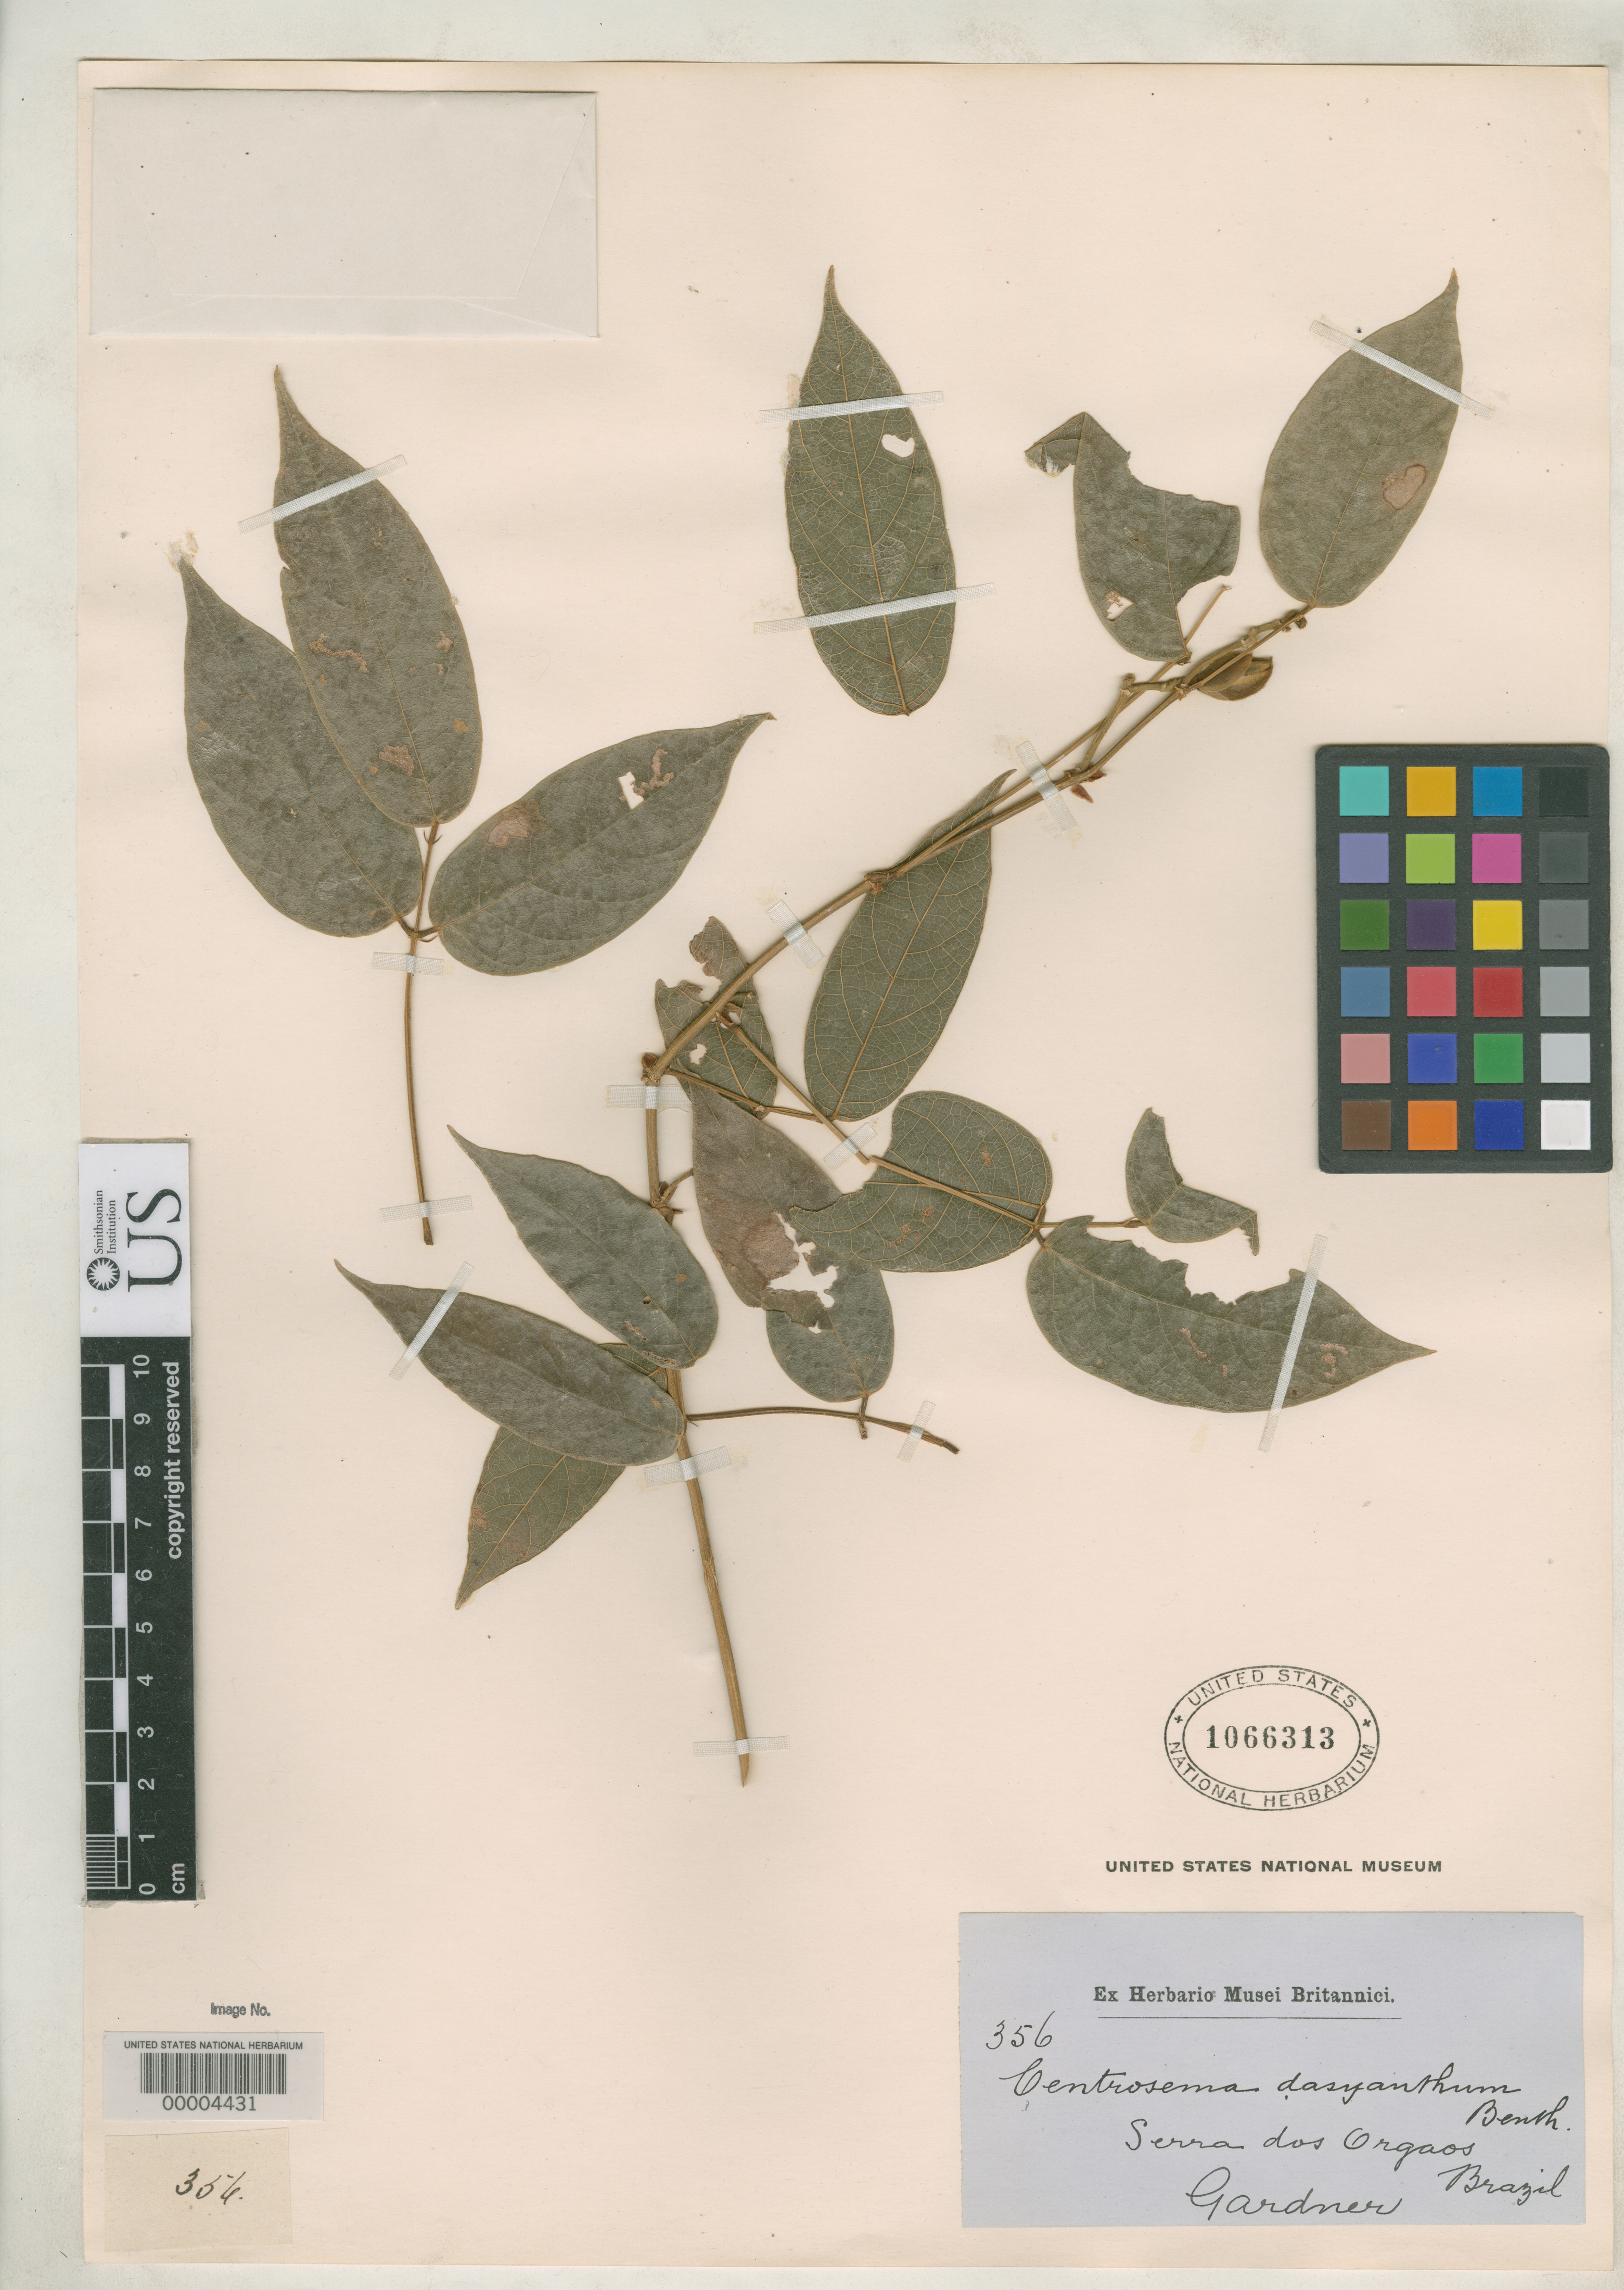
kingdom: Plantae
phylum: Tracheophyta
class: Magnoliopsida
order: Fabales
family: Fabaceae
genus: Centrosema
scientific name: Centrosema dasyanthum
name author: Benth.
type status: Type Collection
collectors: G. Gardner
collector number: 356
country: Brazil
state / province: Rio de Janeiro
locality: Organ Mountains.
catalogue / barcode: US 1066313